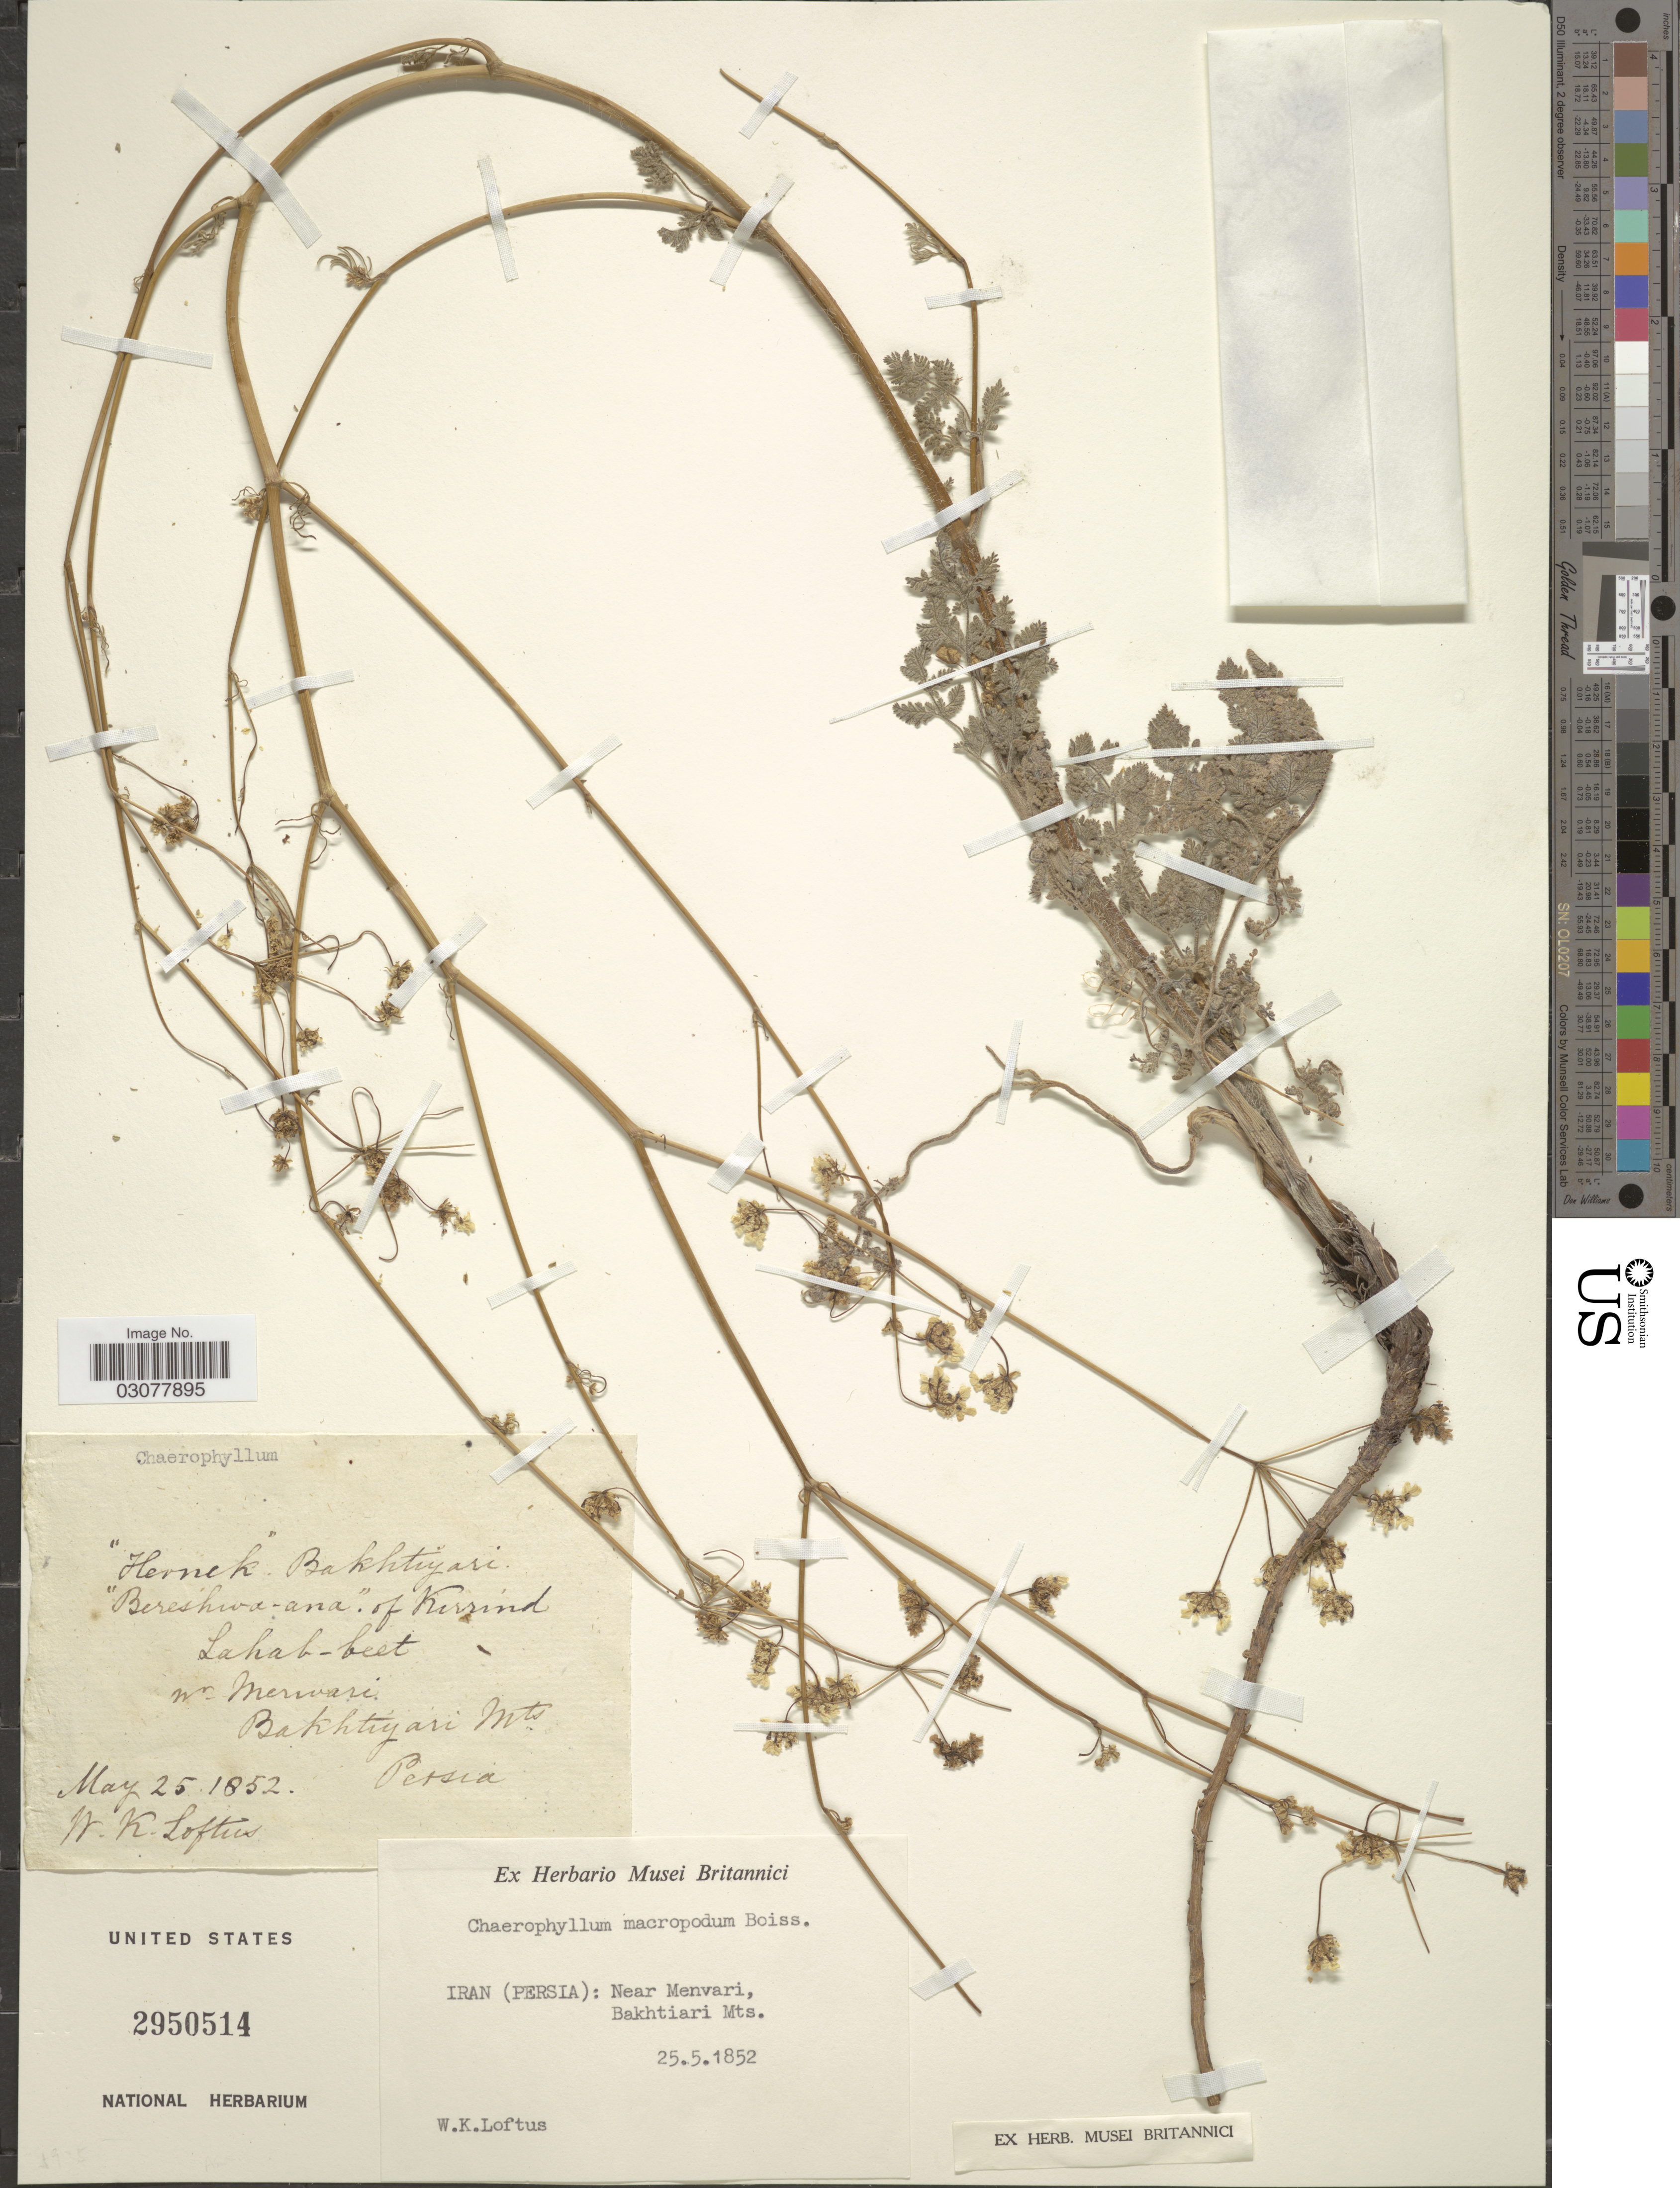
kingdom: Plantae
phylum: Tracheophyta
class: Magnoliopsida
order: Apiales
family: Apiaceae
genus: Chaerophyllum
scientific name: Chaerophyllum macropodum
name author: Boiss.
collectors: W. Loftus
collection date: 1852-05-25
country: Iran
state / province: Chahar Mahaal and Bakhtiari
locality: (Persia): Near Menvari, Bakhtiari Mts.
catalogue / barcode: US 2950514